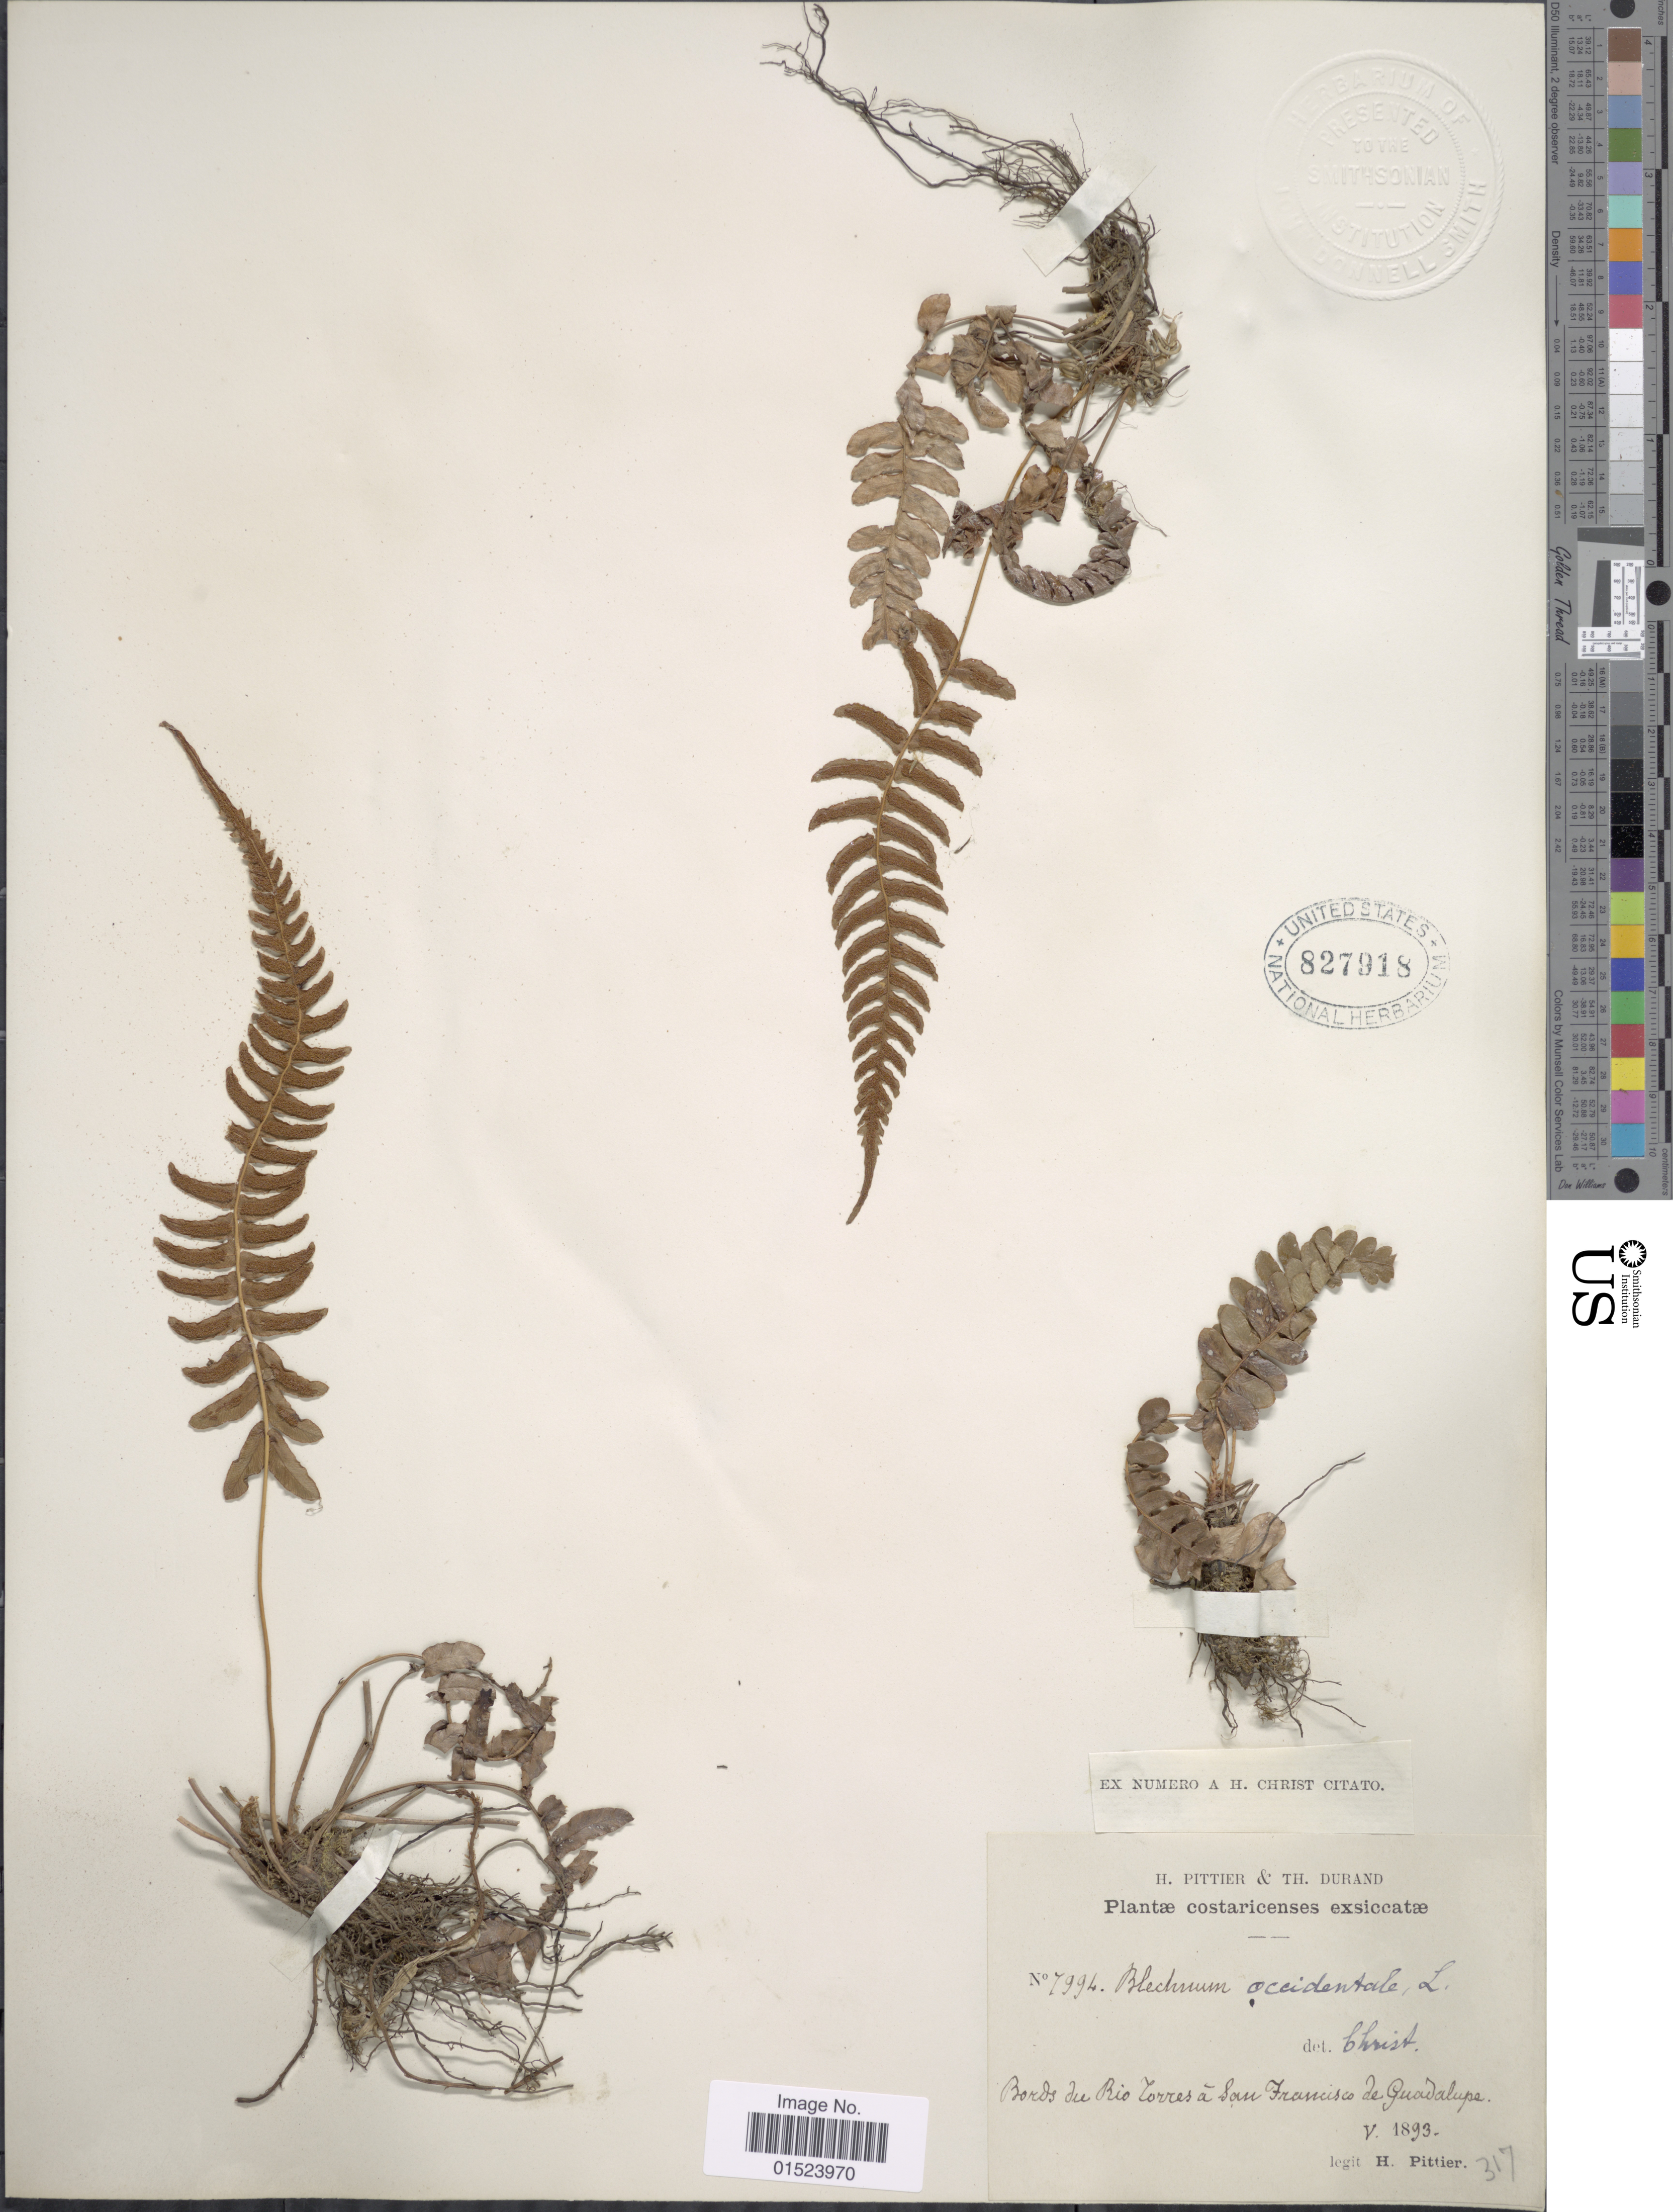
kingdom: Plantae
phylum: Tracheophyta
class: Polypodiopsida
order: Polypodiales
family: Blechnaceae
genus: Blechnum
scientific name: Blechnum glandulosum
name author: Link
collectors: H. F. Pittier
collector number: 7994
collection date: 1893-05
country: Costa Rica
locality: Bords du Rio Torres á San Francisco de Guadalupe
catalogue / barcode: US 827918